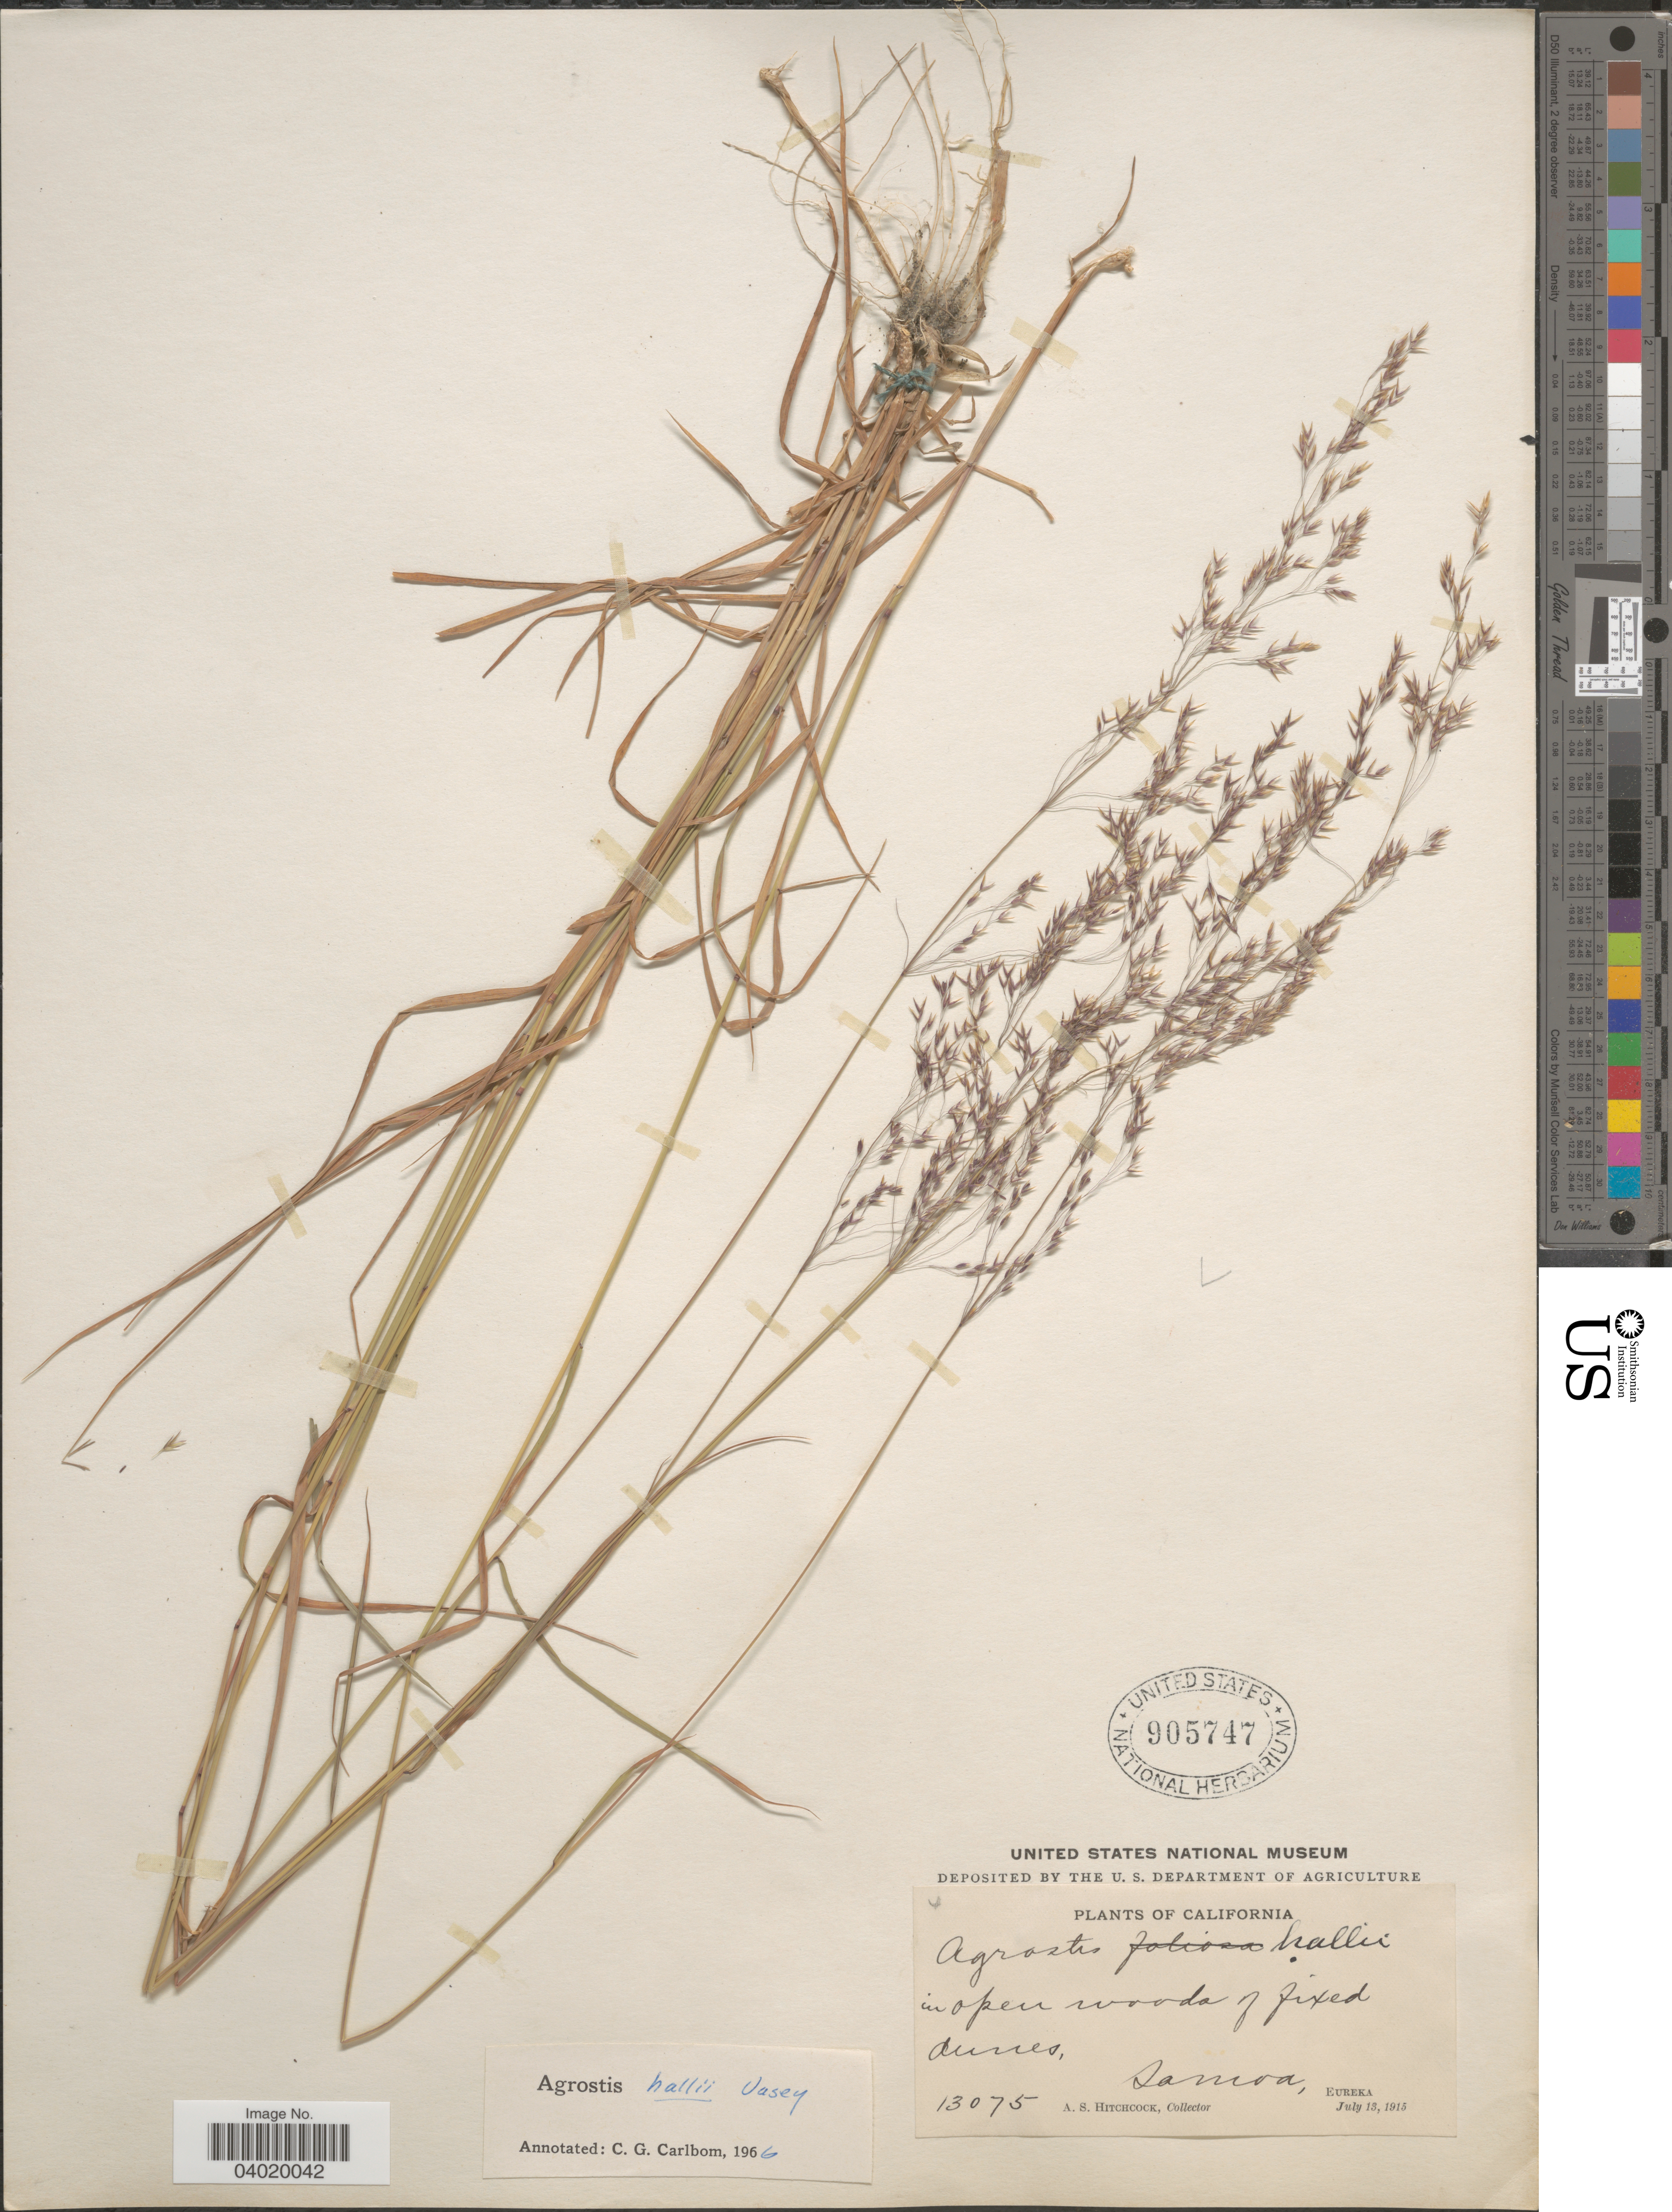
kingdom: Plantae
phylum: Tracheophyta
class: Liliopsida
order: Poales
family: Poaceae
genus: Agrostis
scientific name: Agrostis hallii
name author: Vasey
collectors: A. S. Hitchcock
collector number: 13075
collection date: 1915-07-13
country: United States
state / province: California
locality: In open woods of fixed dunes, Samoa, Eureka.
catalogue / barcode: US 905747